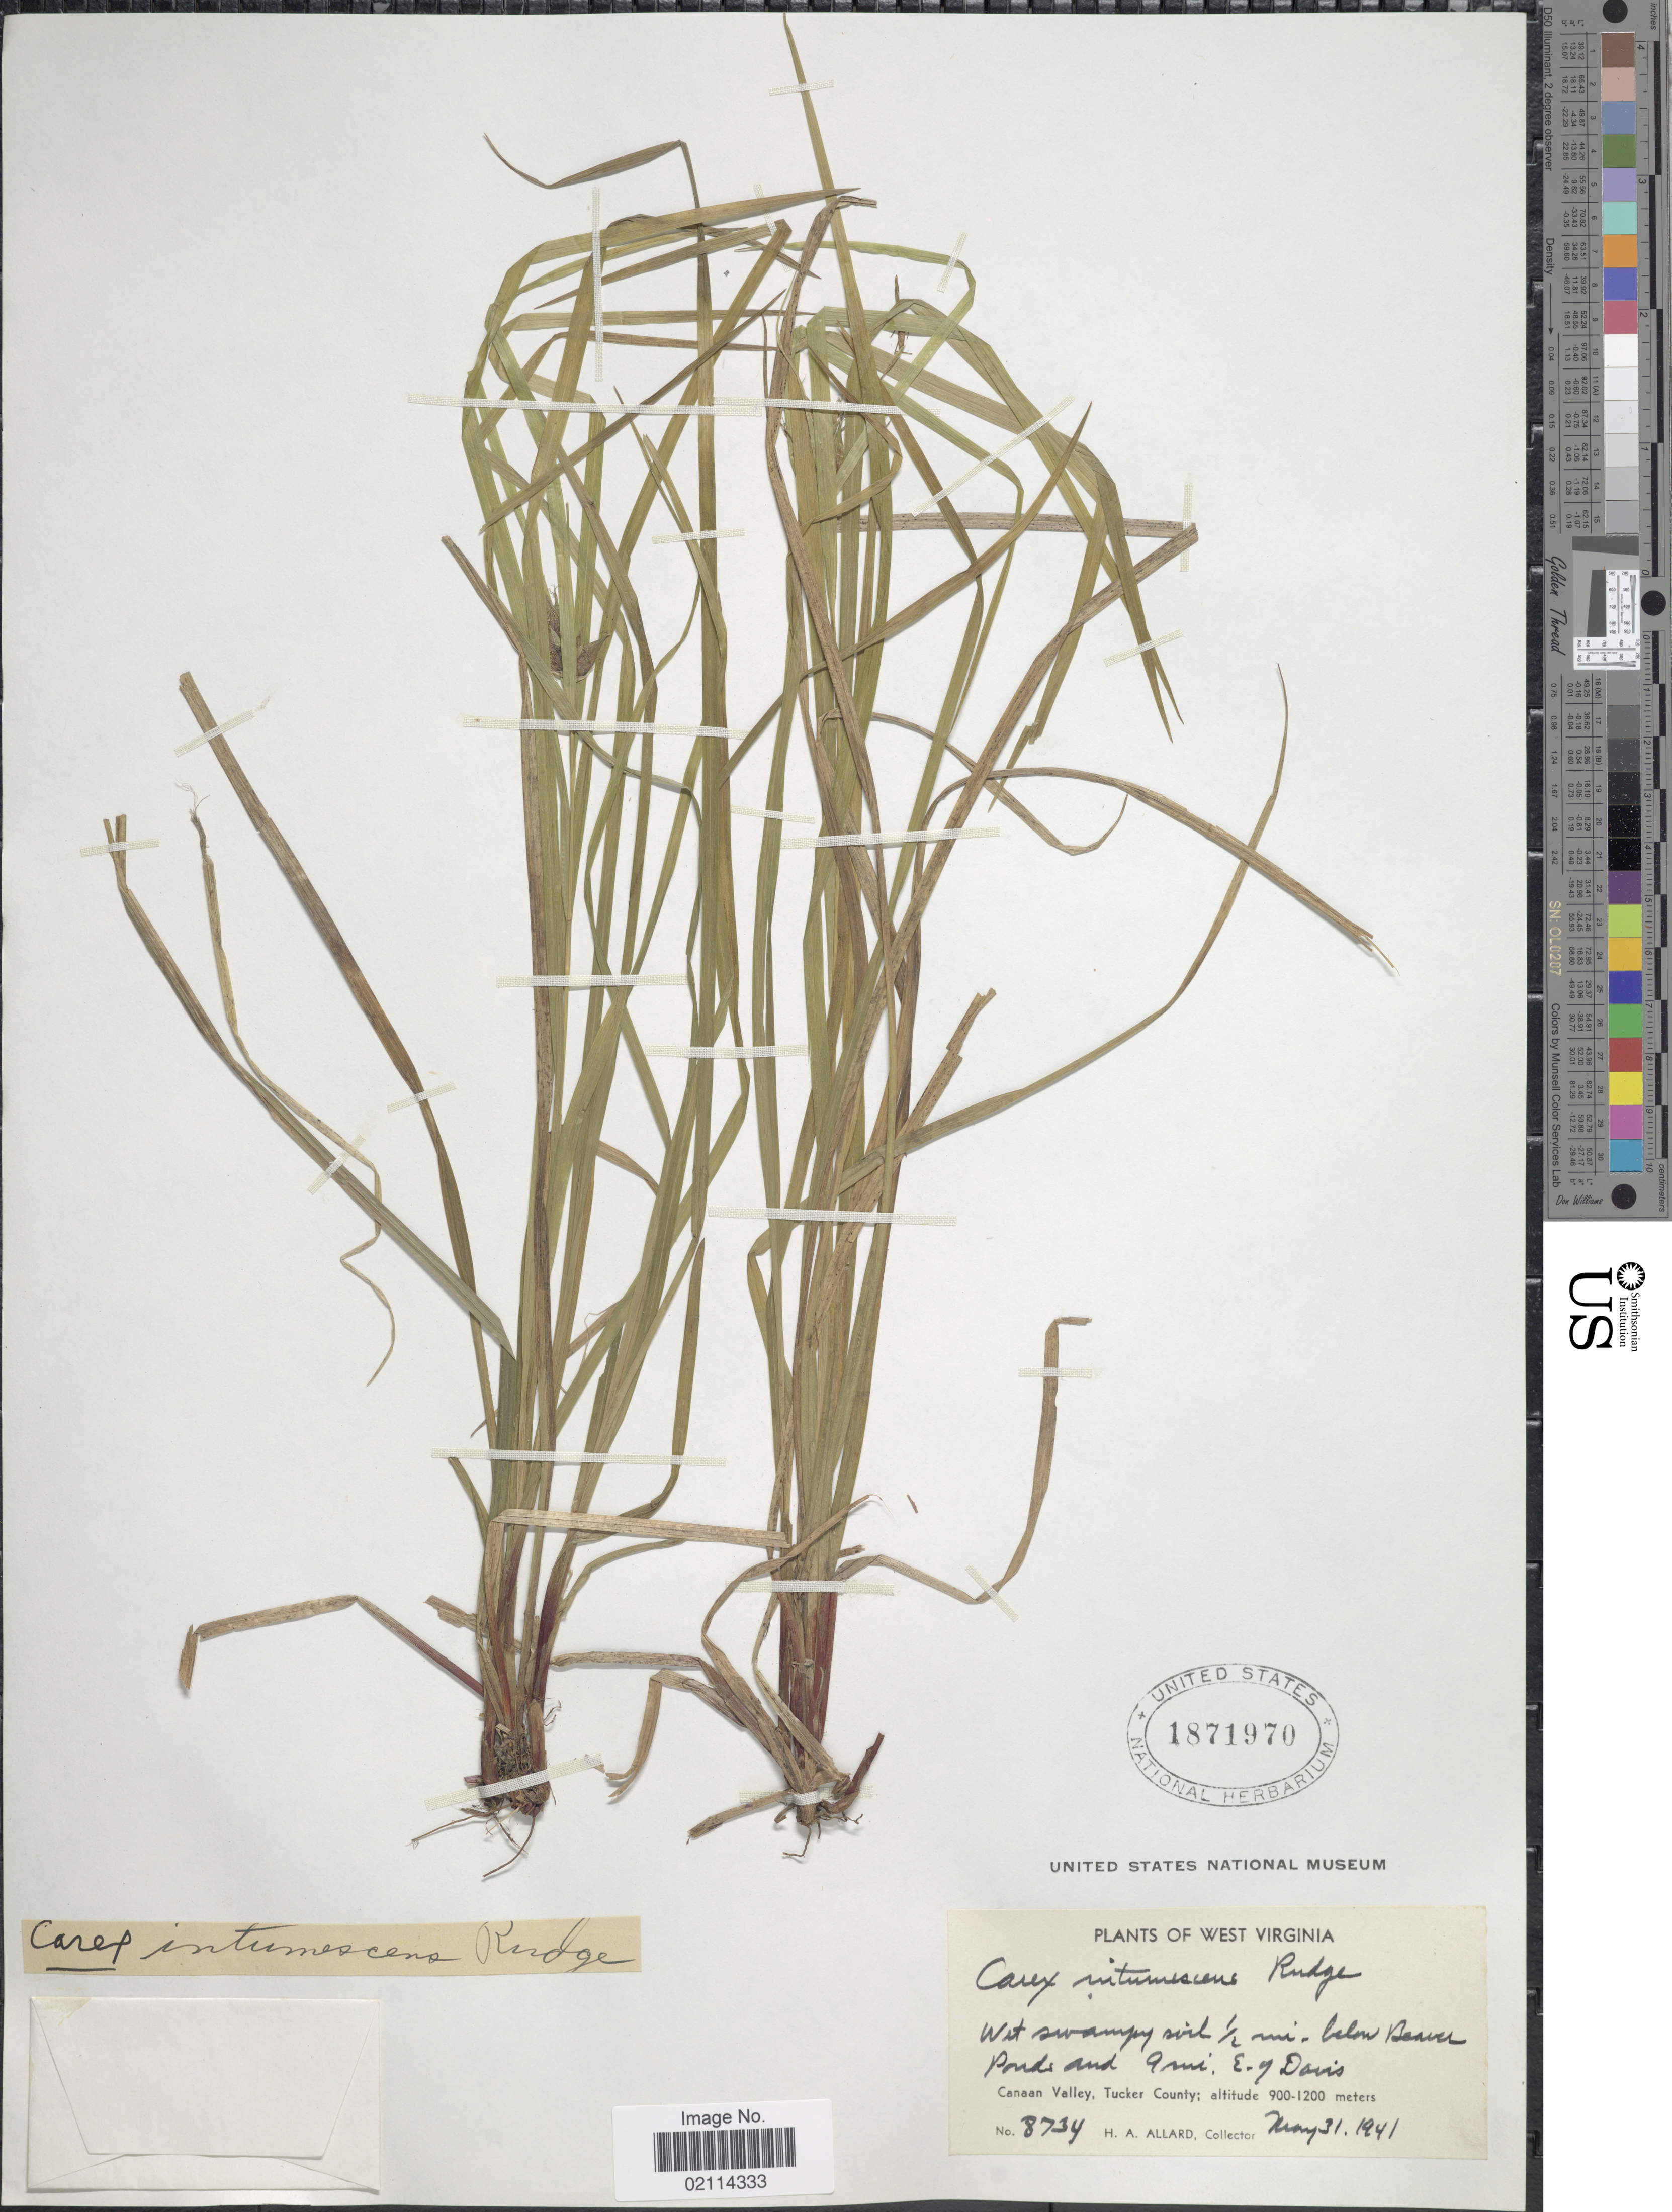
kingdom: Plantae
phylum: Tracheophyta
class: Liliopsida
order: Poales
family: Cyperaceae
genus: Carex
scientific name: Carex intumescens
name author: Rudge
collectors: H. A. Allard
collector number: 8734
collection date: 1941-05-31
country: United States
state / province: West Virginia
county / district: Tucker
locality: Wet swampy soil 1/2 mi. below Beaver Ponds and 9 mi. E. of Davis, Canaan Valley, Tucker County.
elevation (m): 900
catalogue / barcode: US 1871970